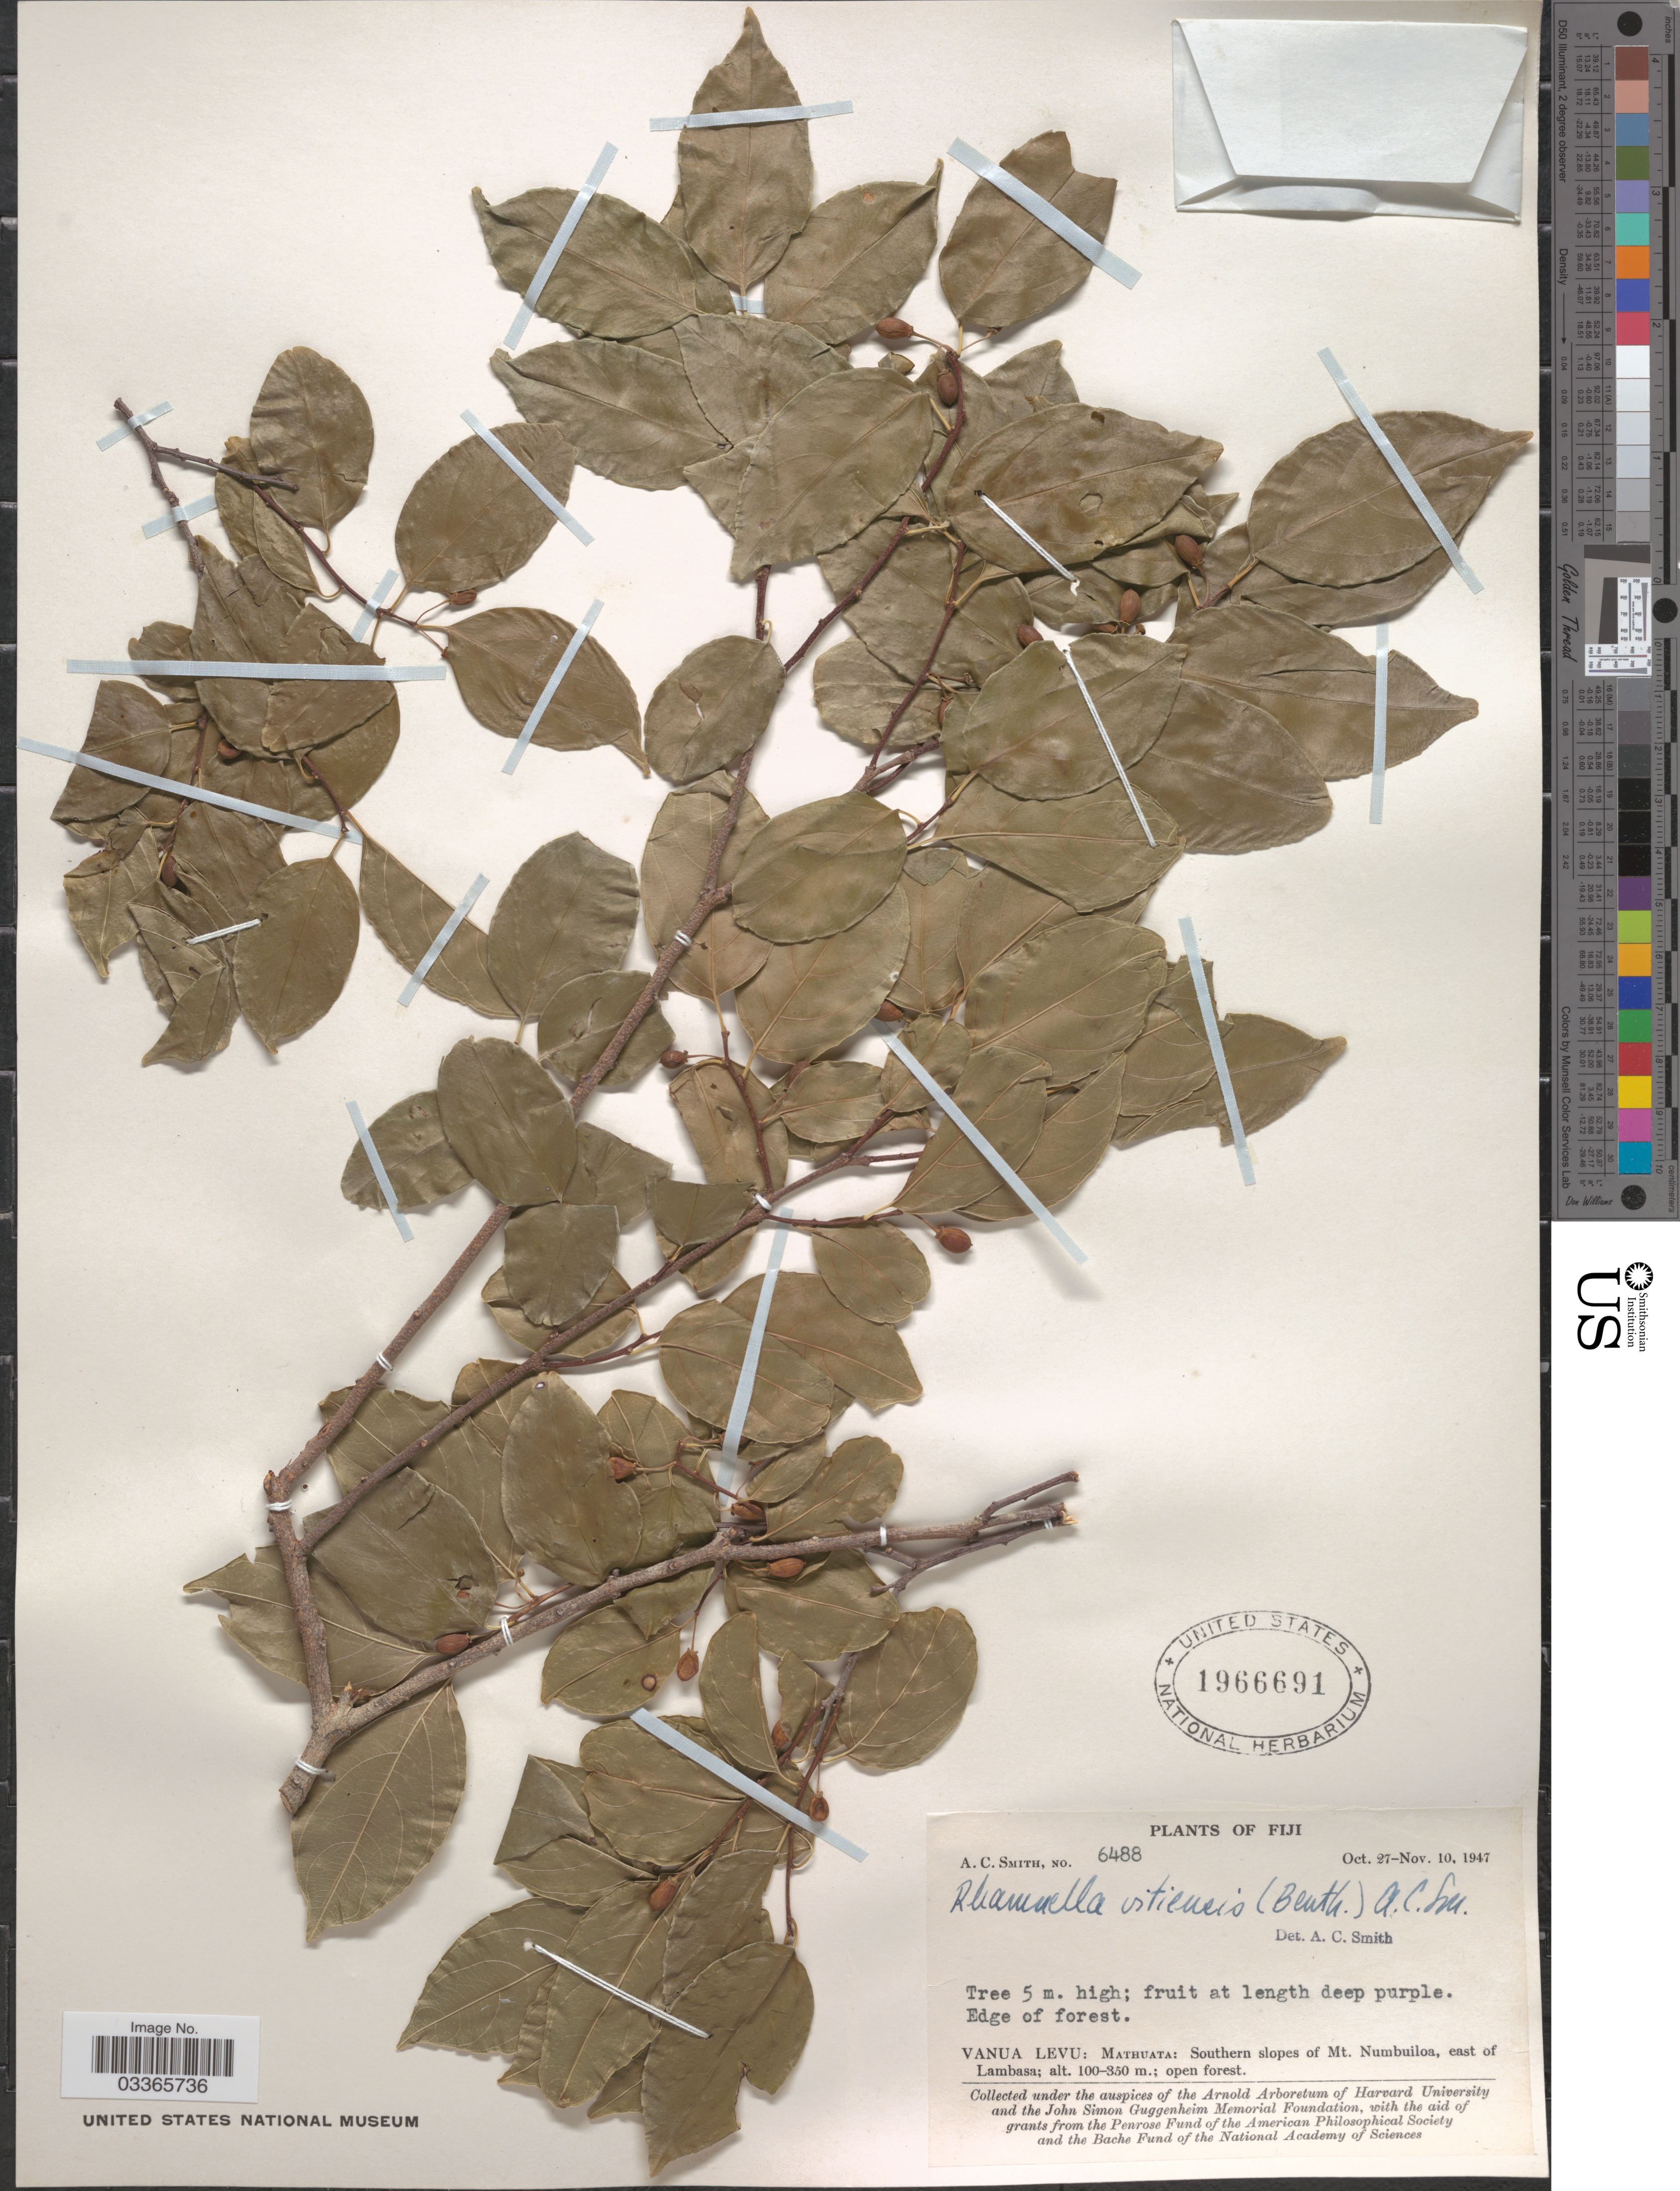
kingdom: Plantae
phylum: Tracheophyta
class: Magnoliopsida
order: Rosales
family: Rhamnaceae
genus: Rhamnella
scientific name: Rhamnella vitiensis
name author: (Benth.) A.C. Sm.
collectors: A. C. Smith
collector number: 6488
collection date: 1947-10-27/1947-11-10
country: Fiji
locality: Vanua Levu: Mathuata: Southern slopes of Mt. Numbuiloa, east of Lambasa.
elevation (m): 100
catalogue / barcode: US 1966691